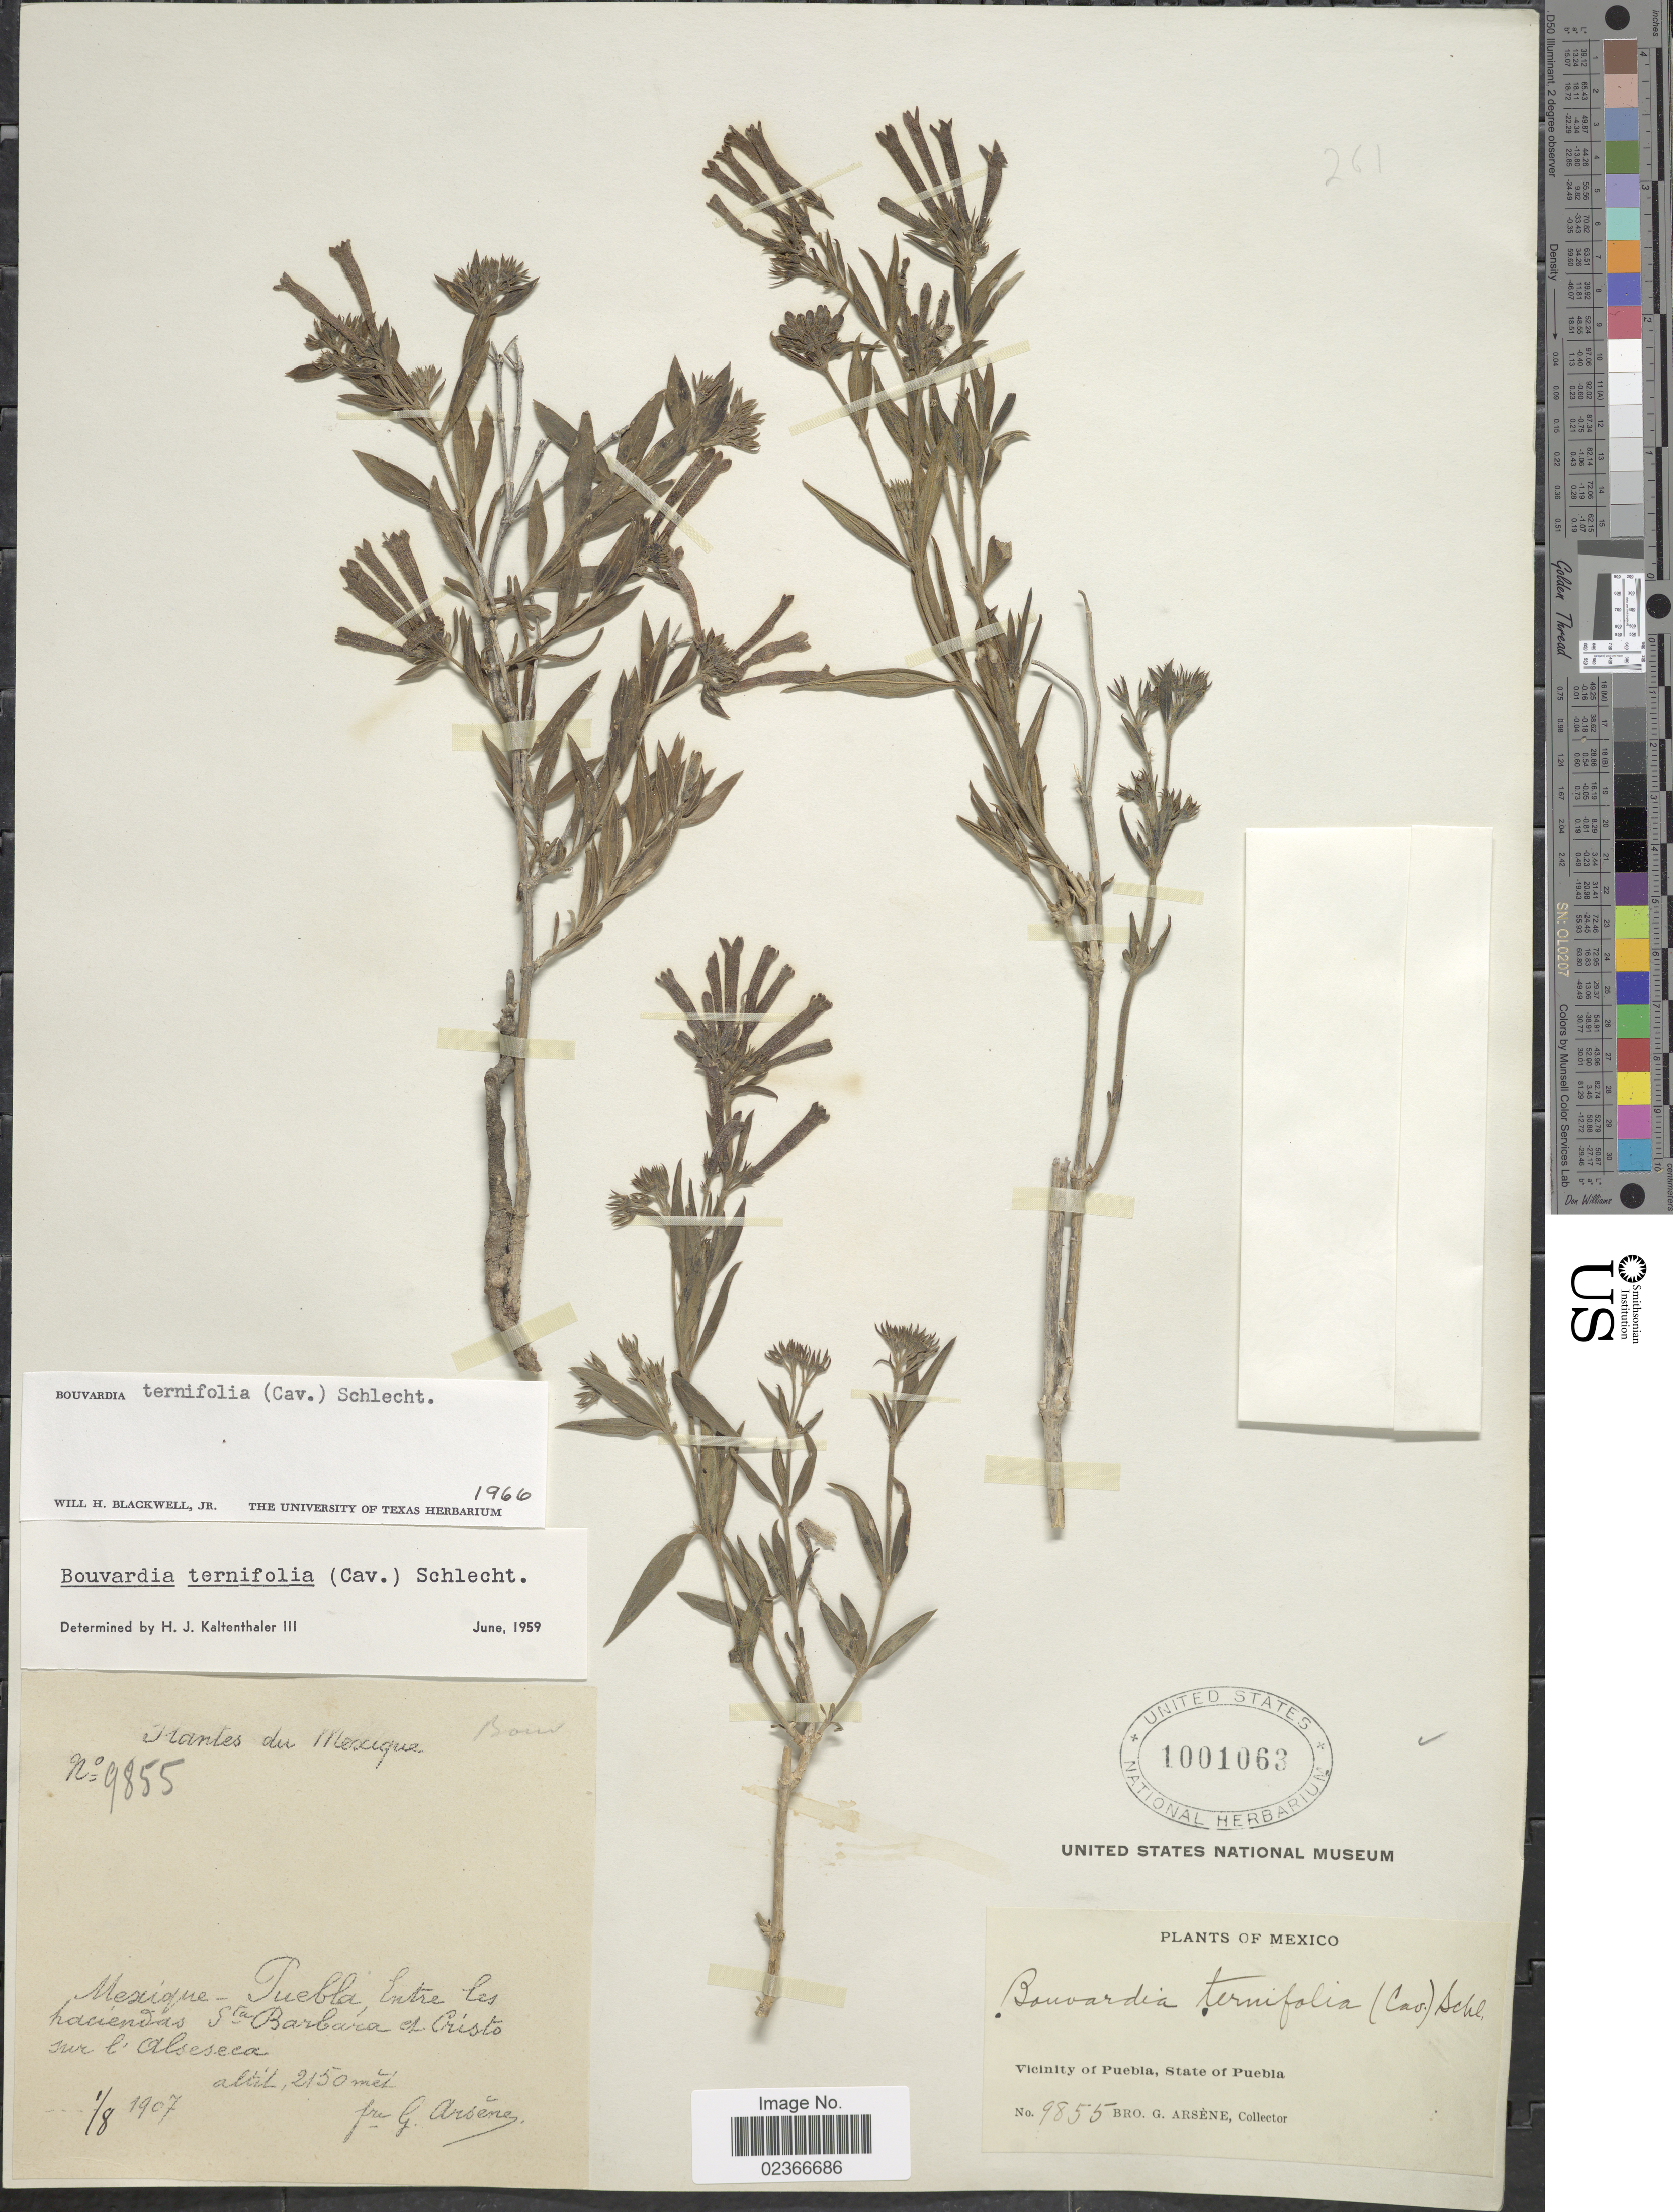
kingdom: Plantae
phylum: Tracheophyta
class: Magnoliopsida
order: Gentianales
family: Rubiaceae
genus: Bouvardia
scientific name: Bouvardia ternifolia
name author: (Cav.) Schltdl.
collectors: Bro. G. Arsène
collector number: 9855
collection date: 1907-08-01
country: Mexico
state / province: Puebla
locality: Entre les haciendas Sta. Barbara et Cristo sur l'Alseseca. Vicinity of Puebla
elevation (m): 2150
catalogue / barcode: US 1001063